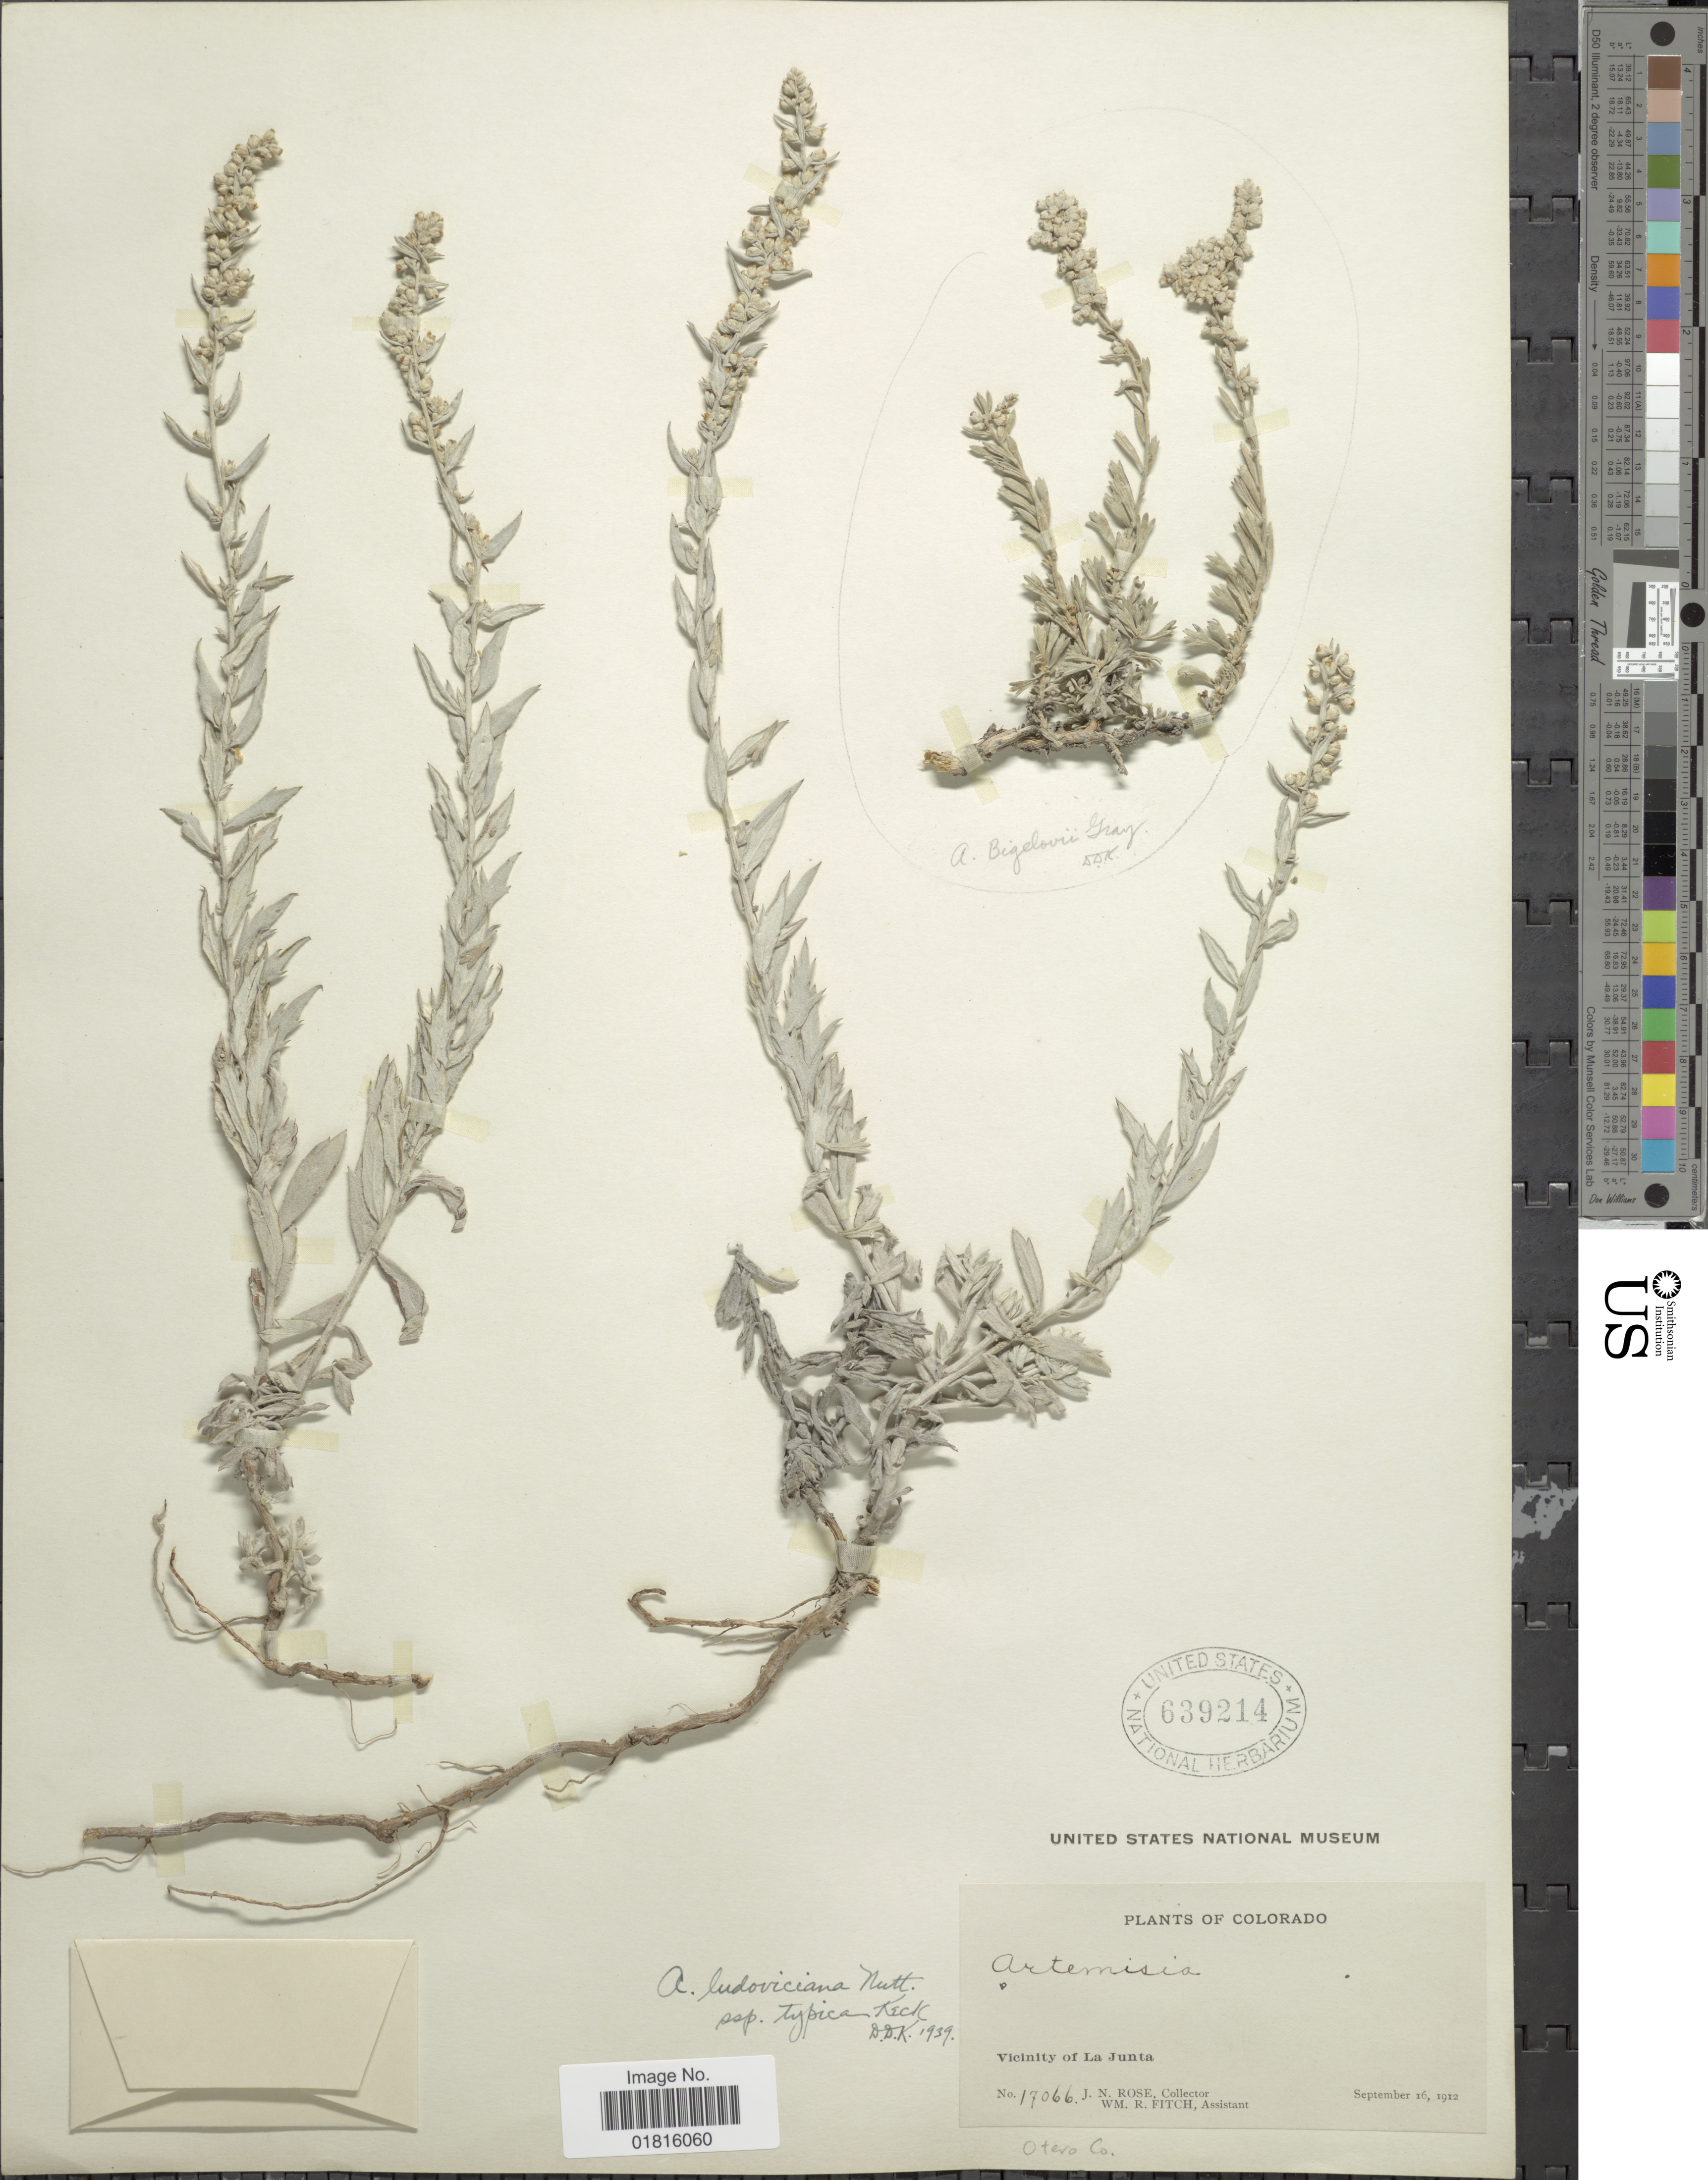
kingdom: Plantae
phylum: Tracheophyta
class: Magnoliopsida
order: Asterales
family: Asteraceae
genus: Artemisia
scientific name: Artemisia ludoviciana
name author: Nutt.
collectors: J. N. Rose & W. R. Fitch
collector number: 17066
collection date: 1912-09-16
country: United States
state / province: Colorado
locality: Vicinity of La Junta, Otero Co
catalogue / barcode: US 639214